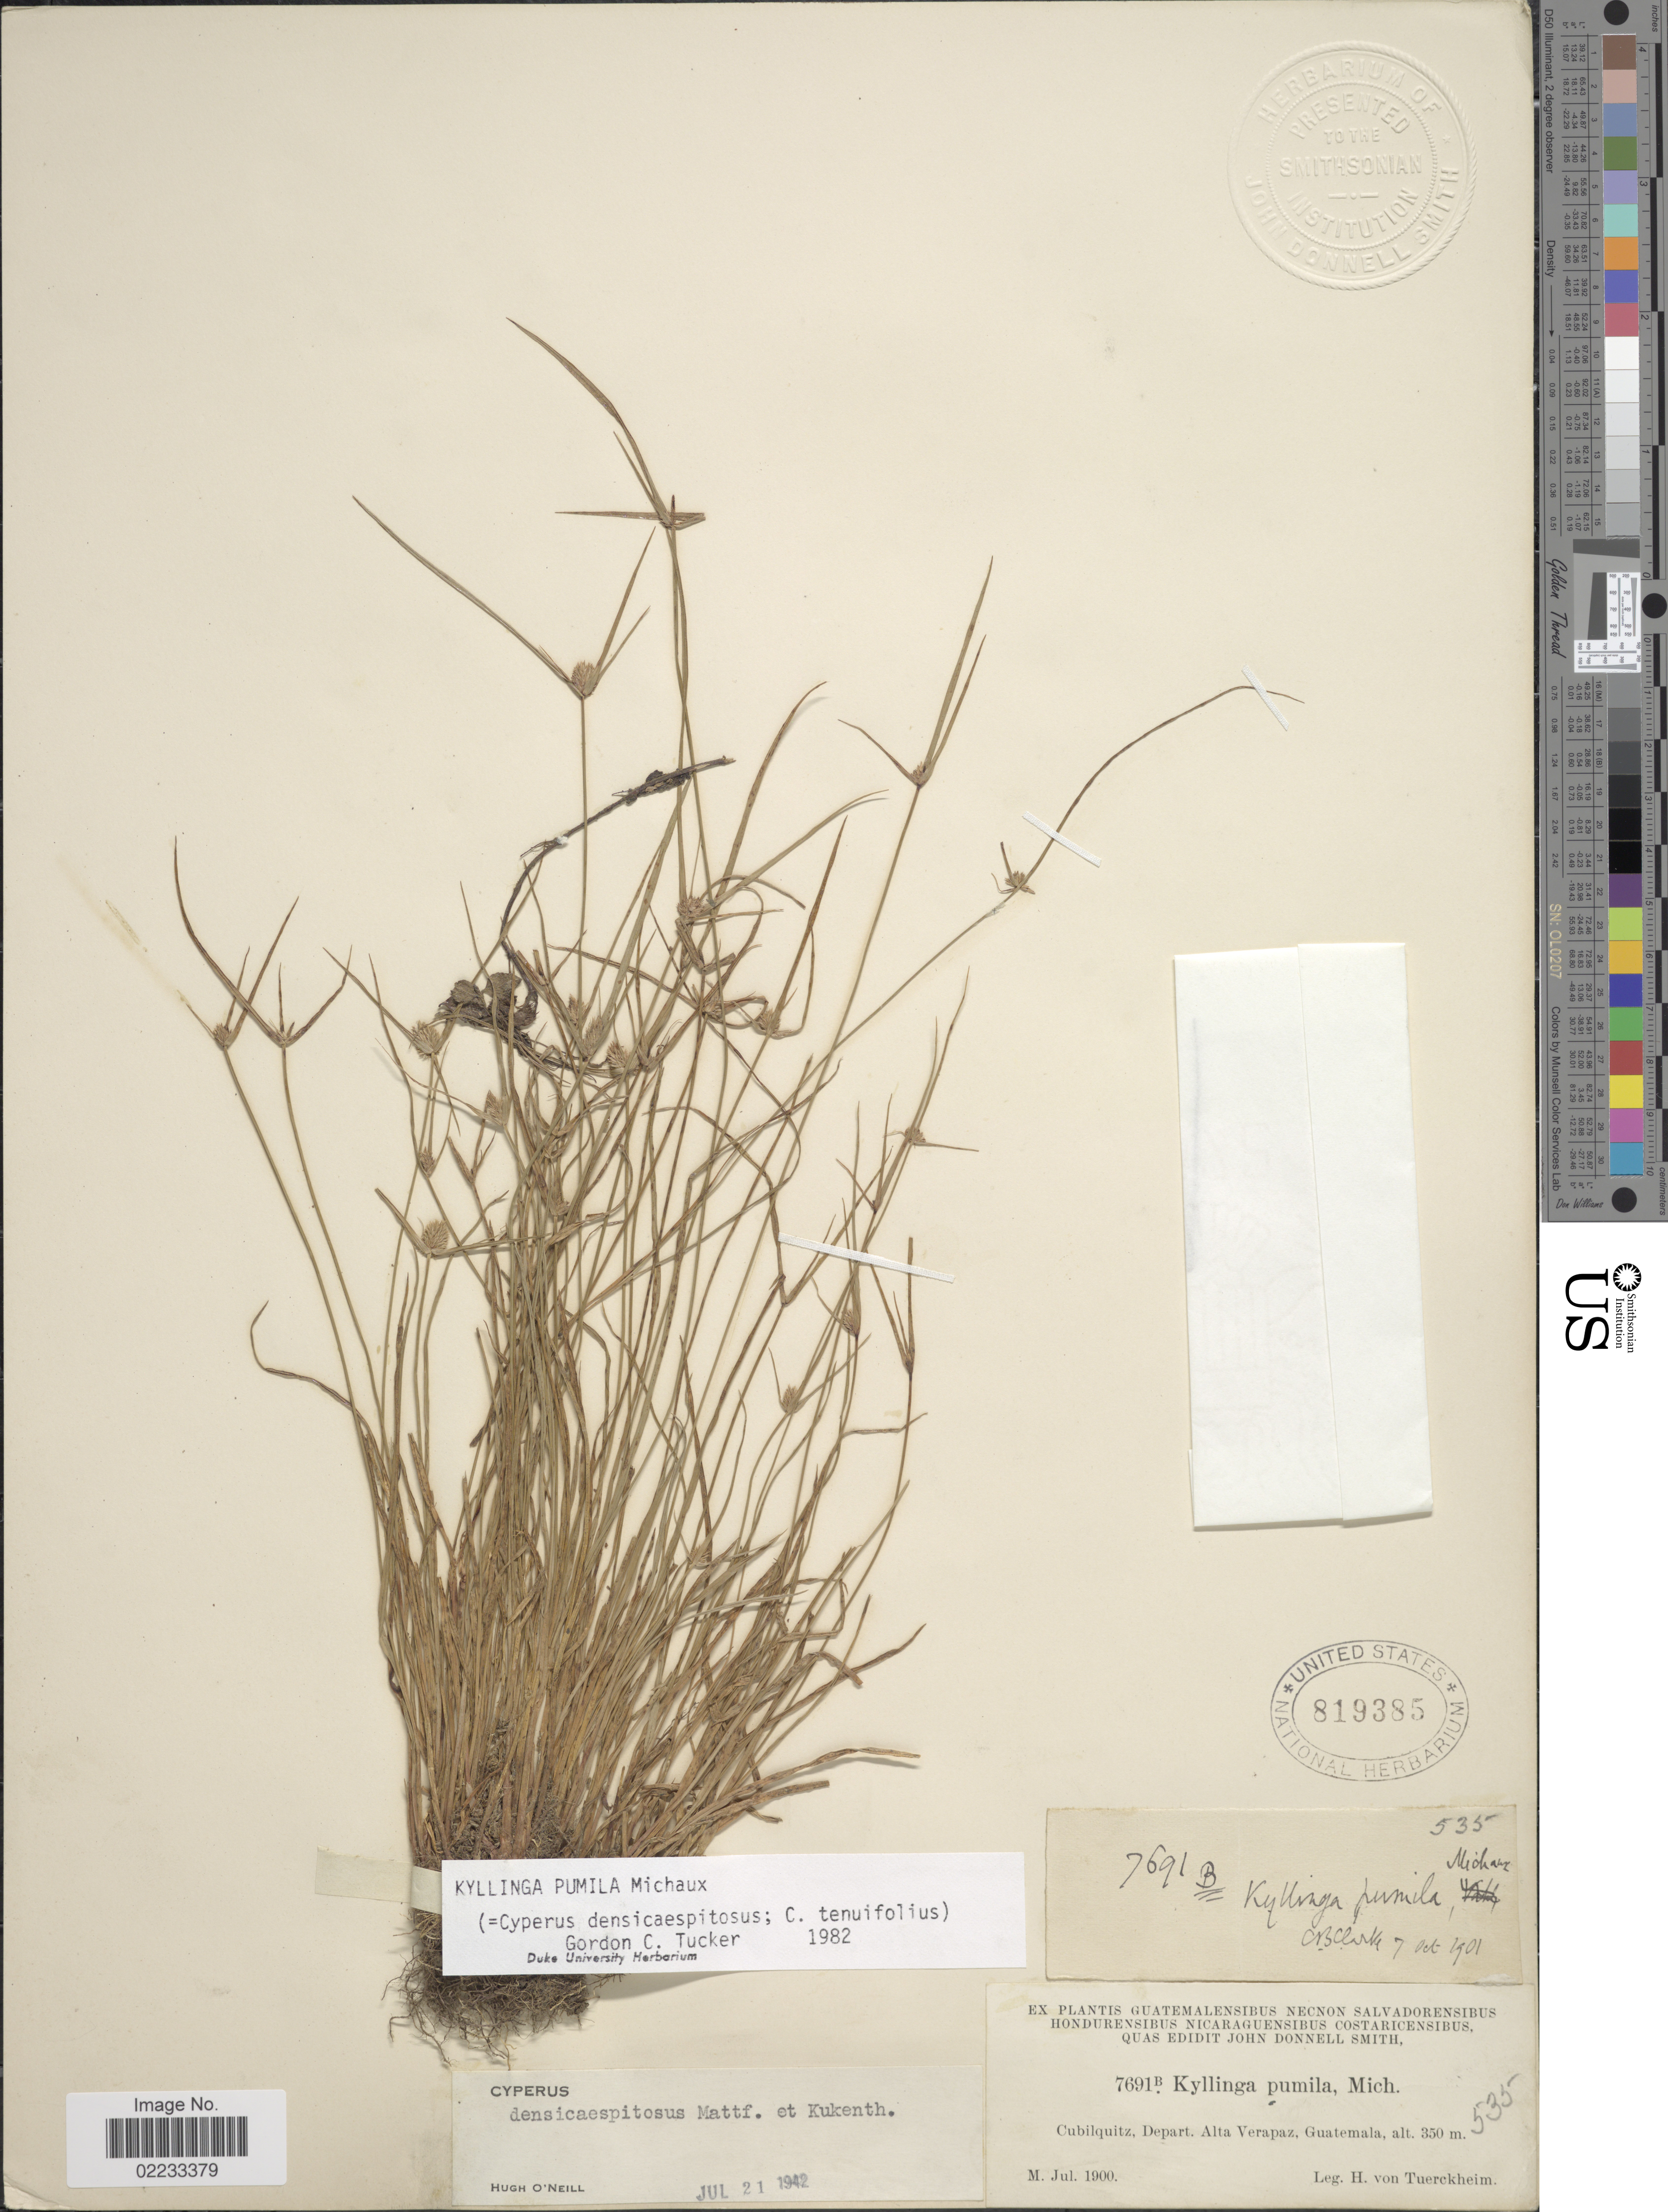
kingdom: Plantae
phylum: Tracheophyta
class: Liliopsida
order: Poales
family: Cyperaceae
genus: Cyperus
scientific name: Cyperus hortensis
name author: (Salzm. ex Steud.) Dorr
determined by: Strong, Mark T., (BOT), Smithsonian Institution - National Museum of Natural History (UNITED STATES)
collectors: H. von Türckheim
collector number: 7691B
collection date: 1900-07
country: Guatemala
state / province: Alta Verapaz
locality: Cubilquitz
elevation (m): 350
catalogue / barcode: US 819385